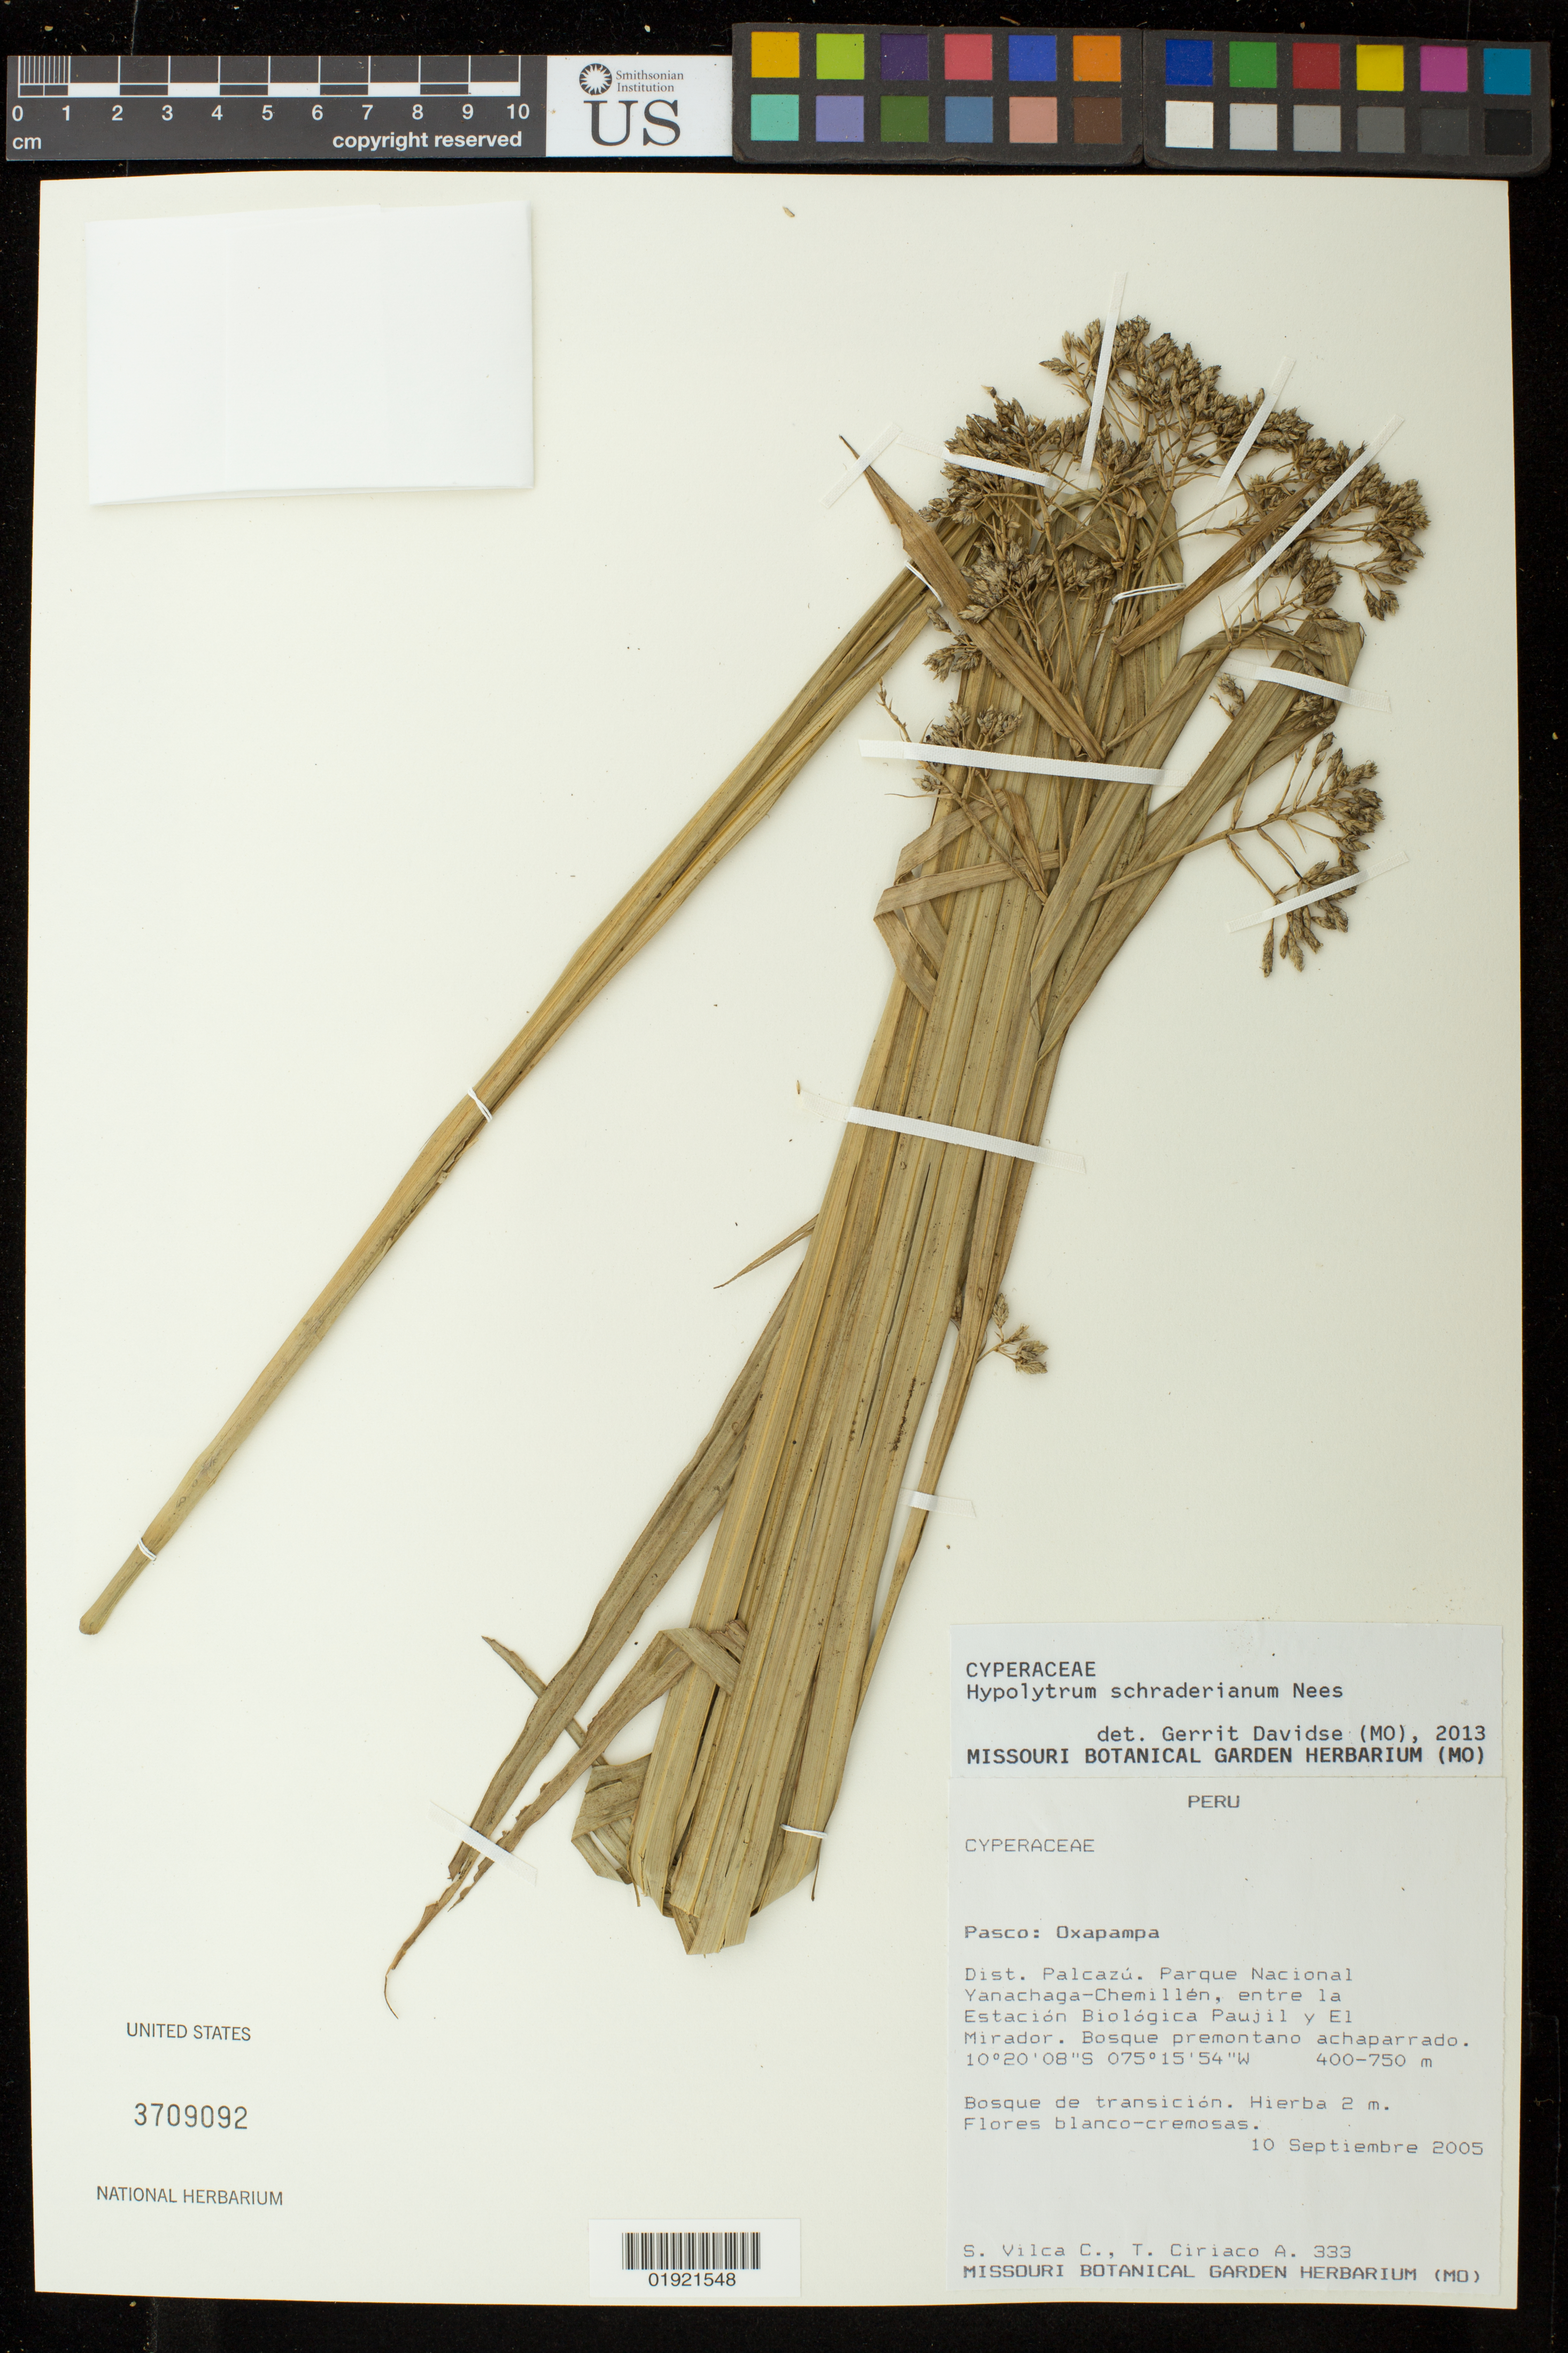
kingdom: Plantae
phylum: Tracheophyta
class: Liliopsida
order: Poales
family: Cyperaceae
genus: Hypolytrum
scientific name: Hypolytrum schraderianum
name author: Nees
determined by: Davidse, Gerrit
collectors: S. Vilca C. & T. Ciriaco A.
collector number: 333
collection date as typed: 10 Septiembre 2005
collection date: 2005-09-10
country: Peru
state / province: Pasco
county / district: Oxapampa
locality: Dist. Palcazu, Parque Nacional Yanachaga-Chemillen, entre la Estacion Biologica Paugil y El Mirador.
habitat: Bosque premontano achaparrado. Bosque de transicion.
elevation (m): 400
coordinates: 10 20 8 S, 75 15 54 W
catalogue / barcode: US 3709092